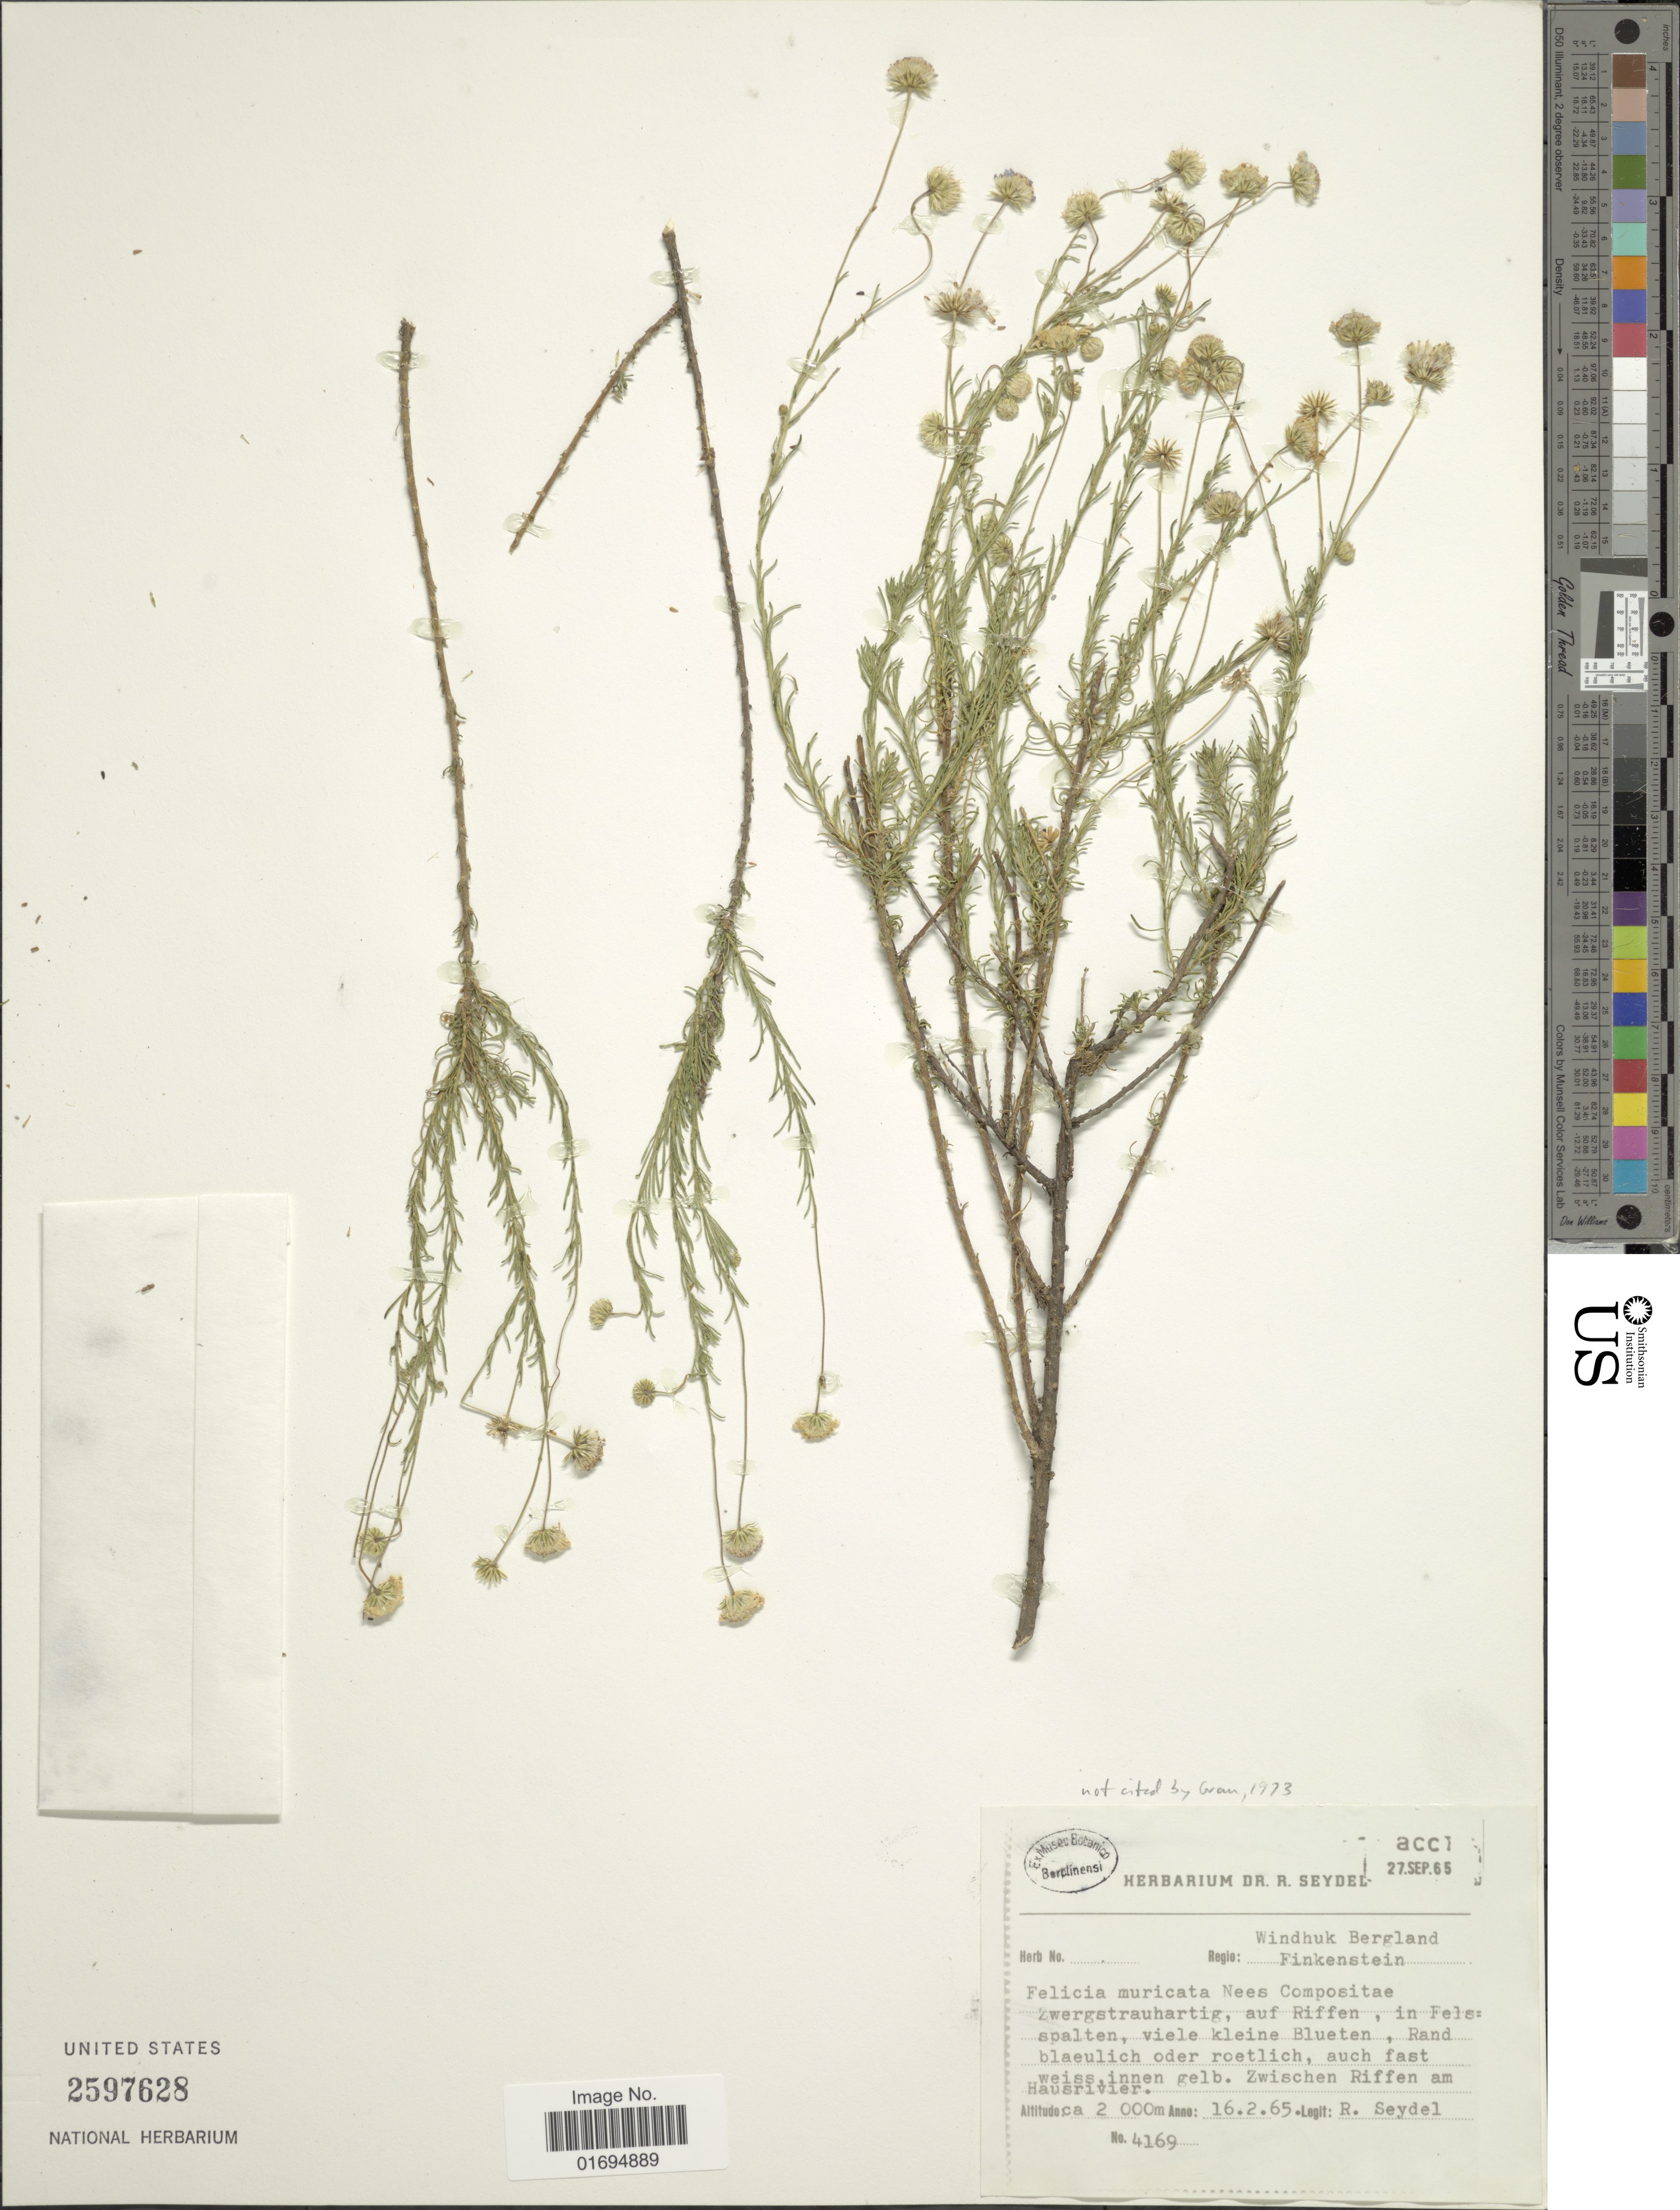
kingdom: Plantae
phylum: Tracheophyta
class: Magnoliopsida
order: Asterales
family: Asteraceae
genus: Felicia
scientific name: Felicia sp.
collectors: R. Seydel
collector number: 4169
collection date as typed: Transcribed d/m/y: 12/2/65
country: Namibia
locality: Winhunk, Bergland, Finkenstein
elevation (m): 2000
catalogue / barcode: US 2597628